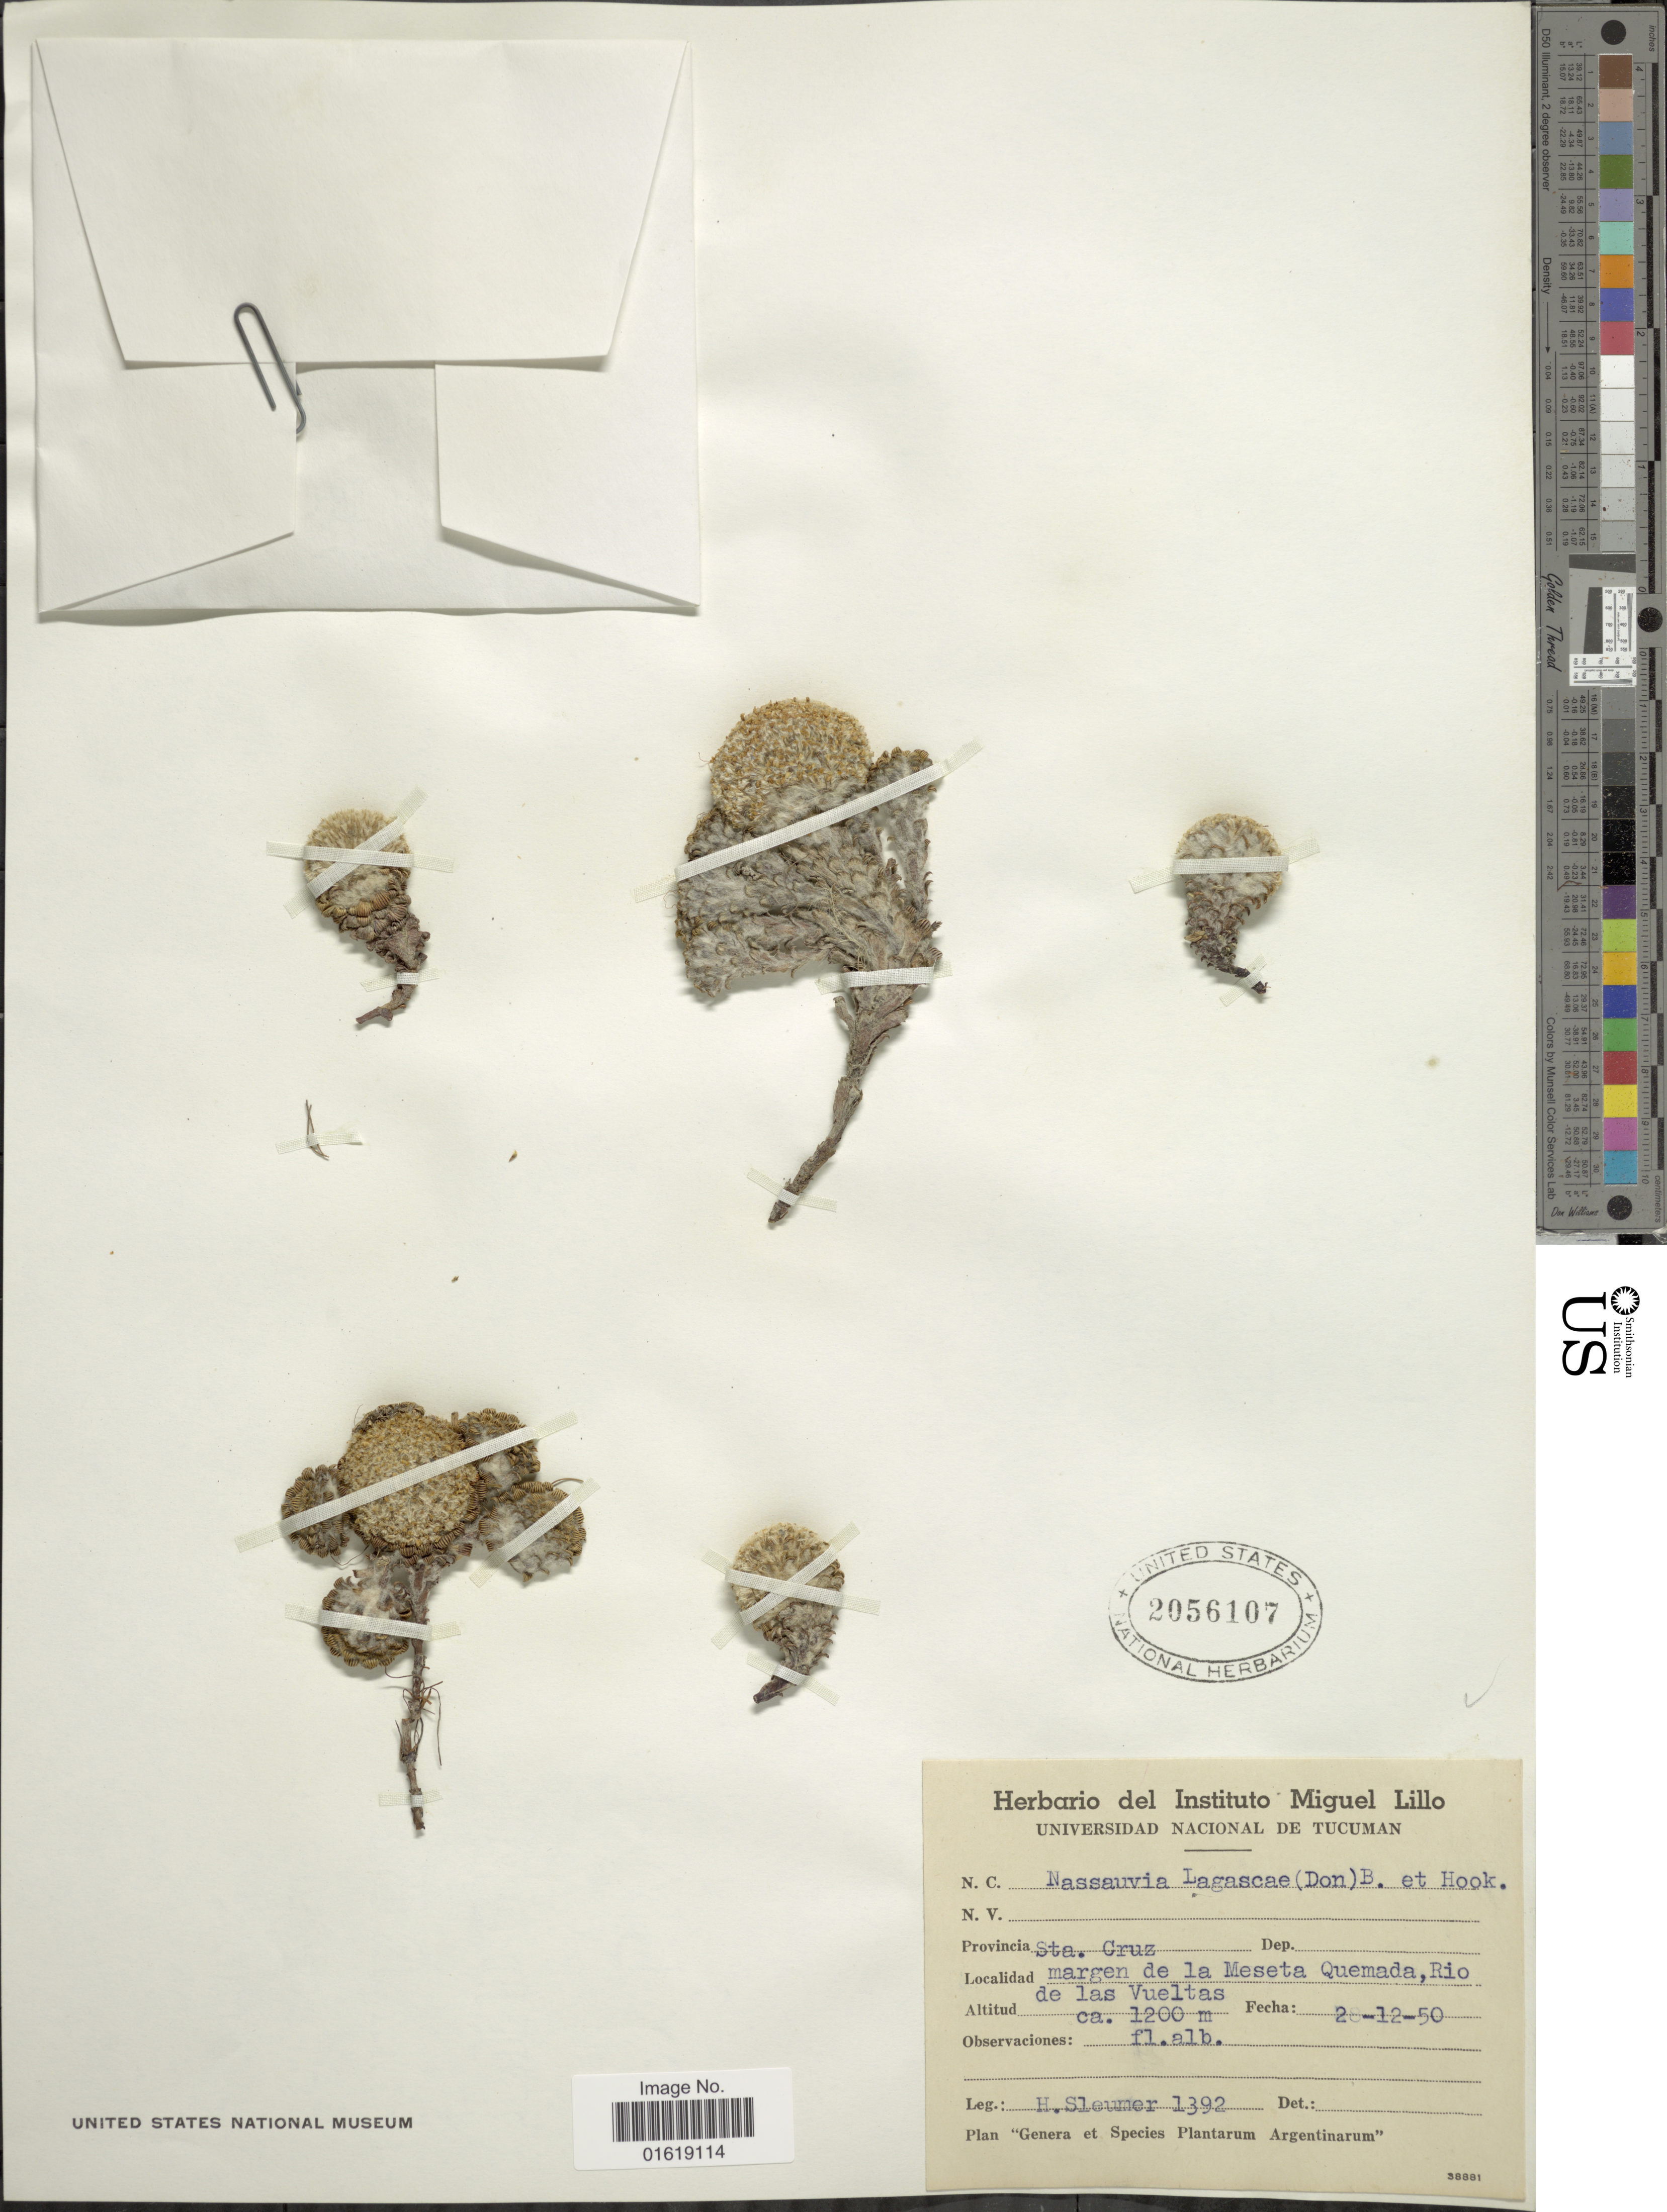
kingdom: Plantae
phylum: Tracheophyta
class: Magnoliopsida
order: Asterales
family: Asteraceae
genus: Nassauvia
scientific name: Nassauvia lagascae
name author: (D. Don) F. Meigen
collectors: H. O. Sleumer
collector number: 1392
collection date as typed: Transcribed d/m/y: 28/12/50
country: Argentina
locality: Provincia Sta. Cruz. Margen de la Meseta Quemada, Rio de las Vueltas.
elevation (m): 1200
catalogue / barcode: US 2056107